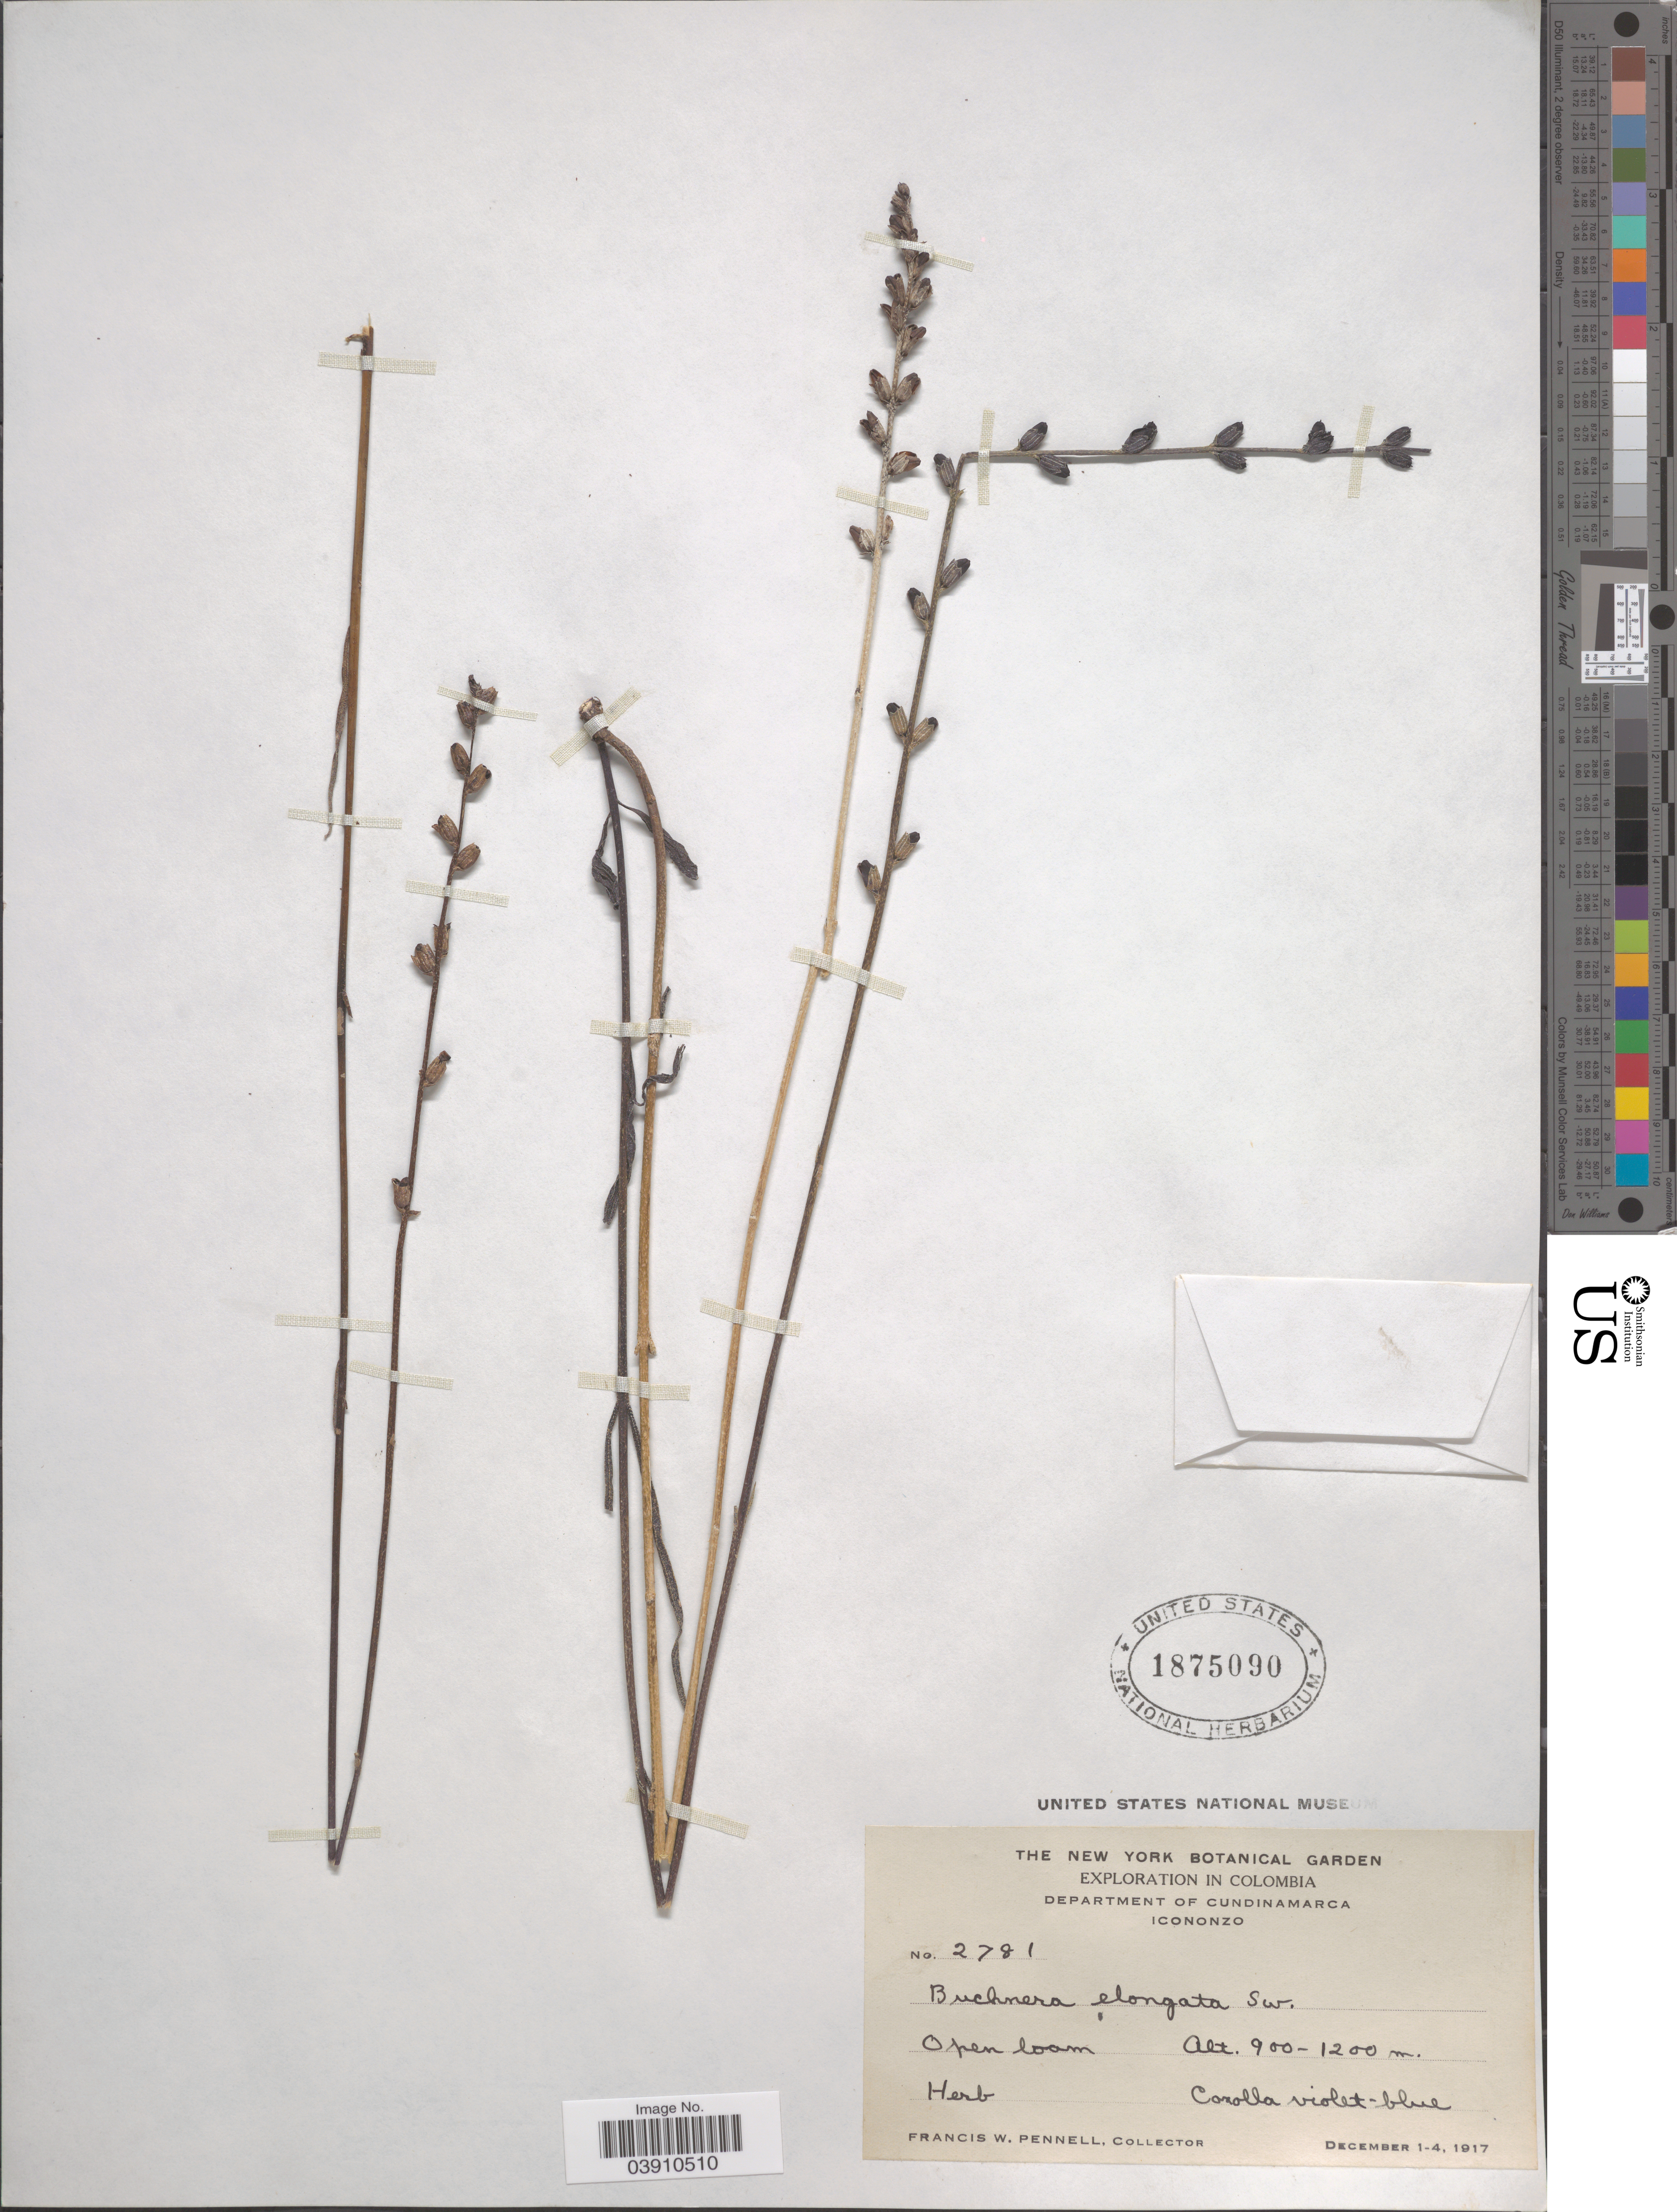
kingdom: Plantae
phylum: Tracheophyta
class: Magnoliopsida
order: Lamiales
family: Orobanchaceae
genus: Buchnera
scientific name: Buchnera elongata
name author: Sw.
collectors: F. W. Pennell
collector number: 2781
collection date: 1917-12-01/1917-12-04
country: Colombia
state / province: Cundinamarca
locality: Department of Cundinamarca. Icononzo.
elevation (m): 900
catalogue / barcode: US 1875090